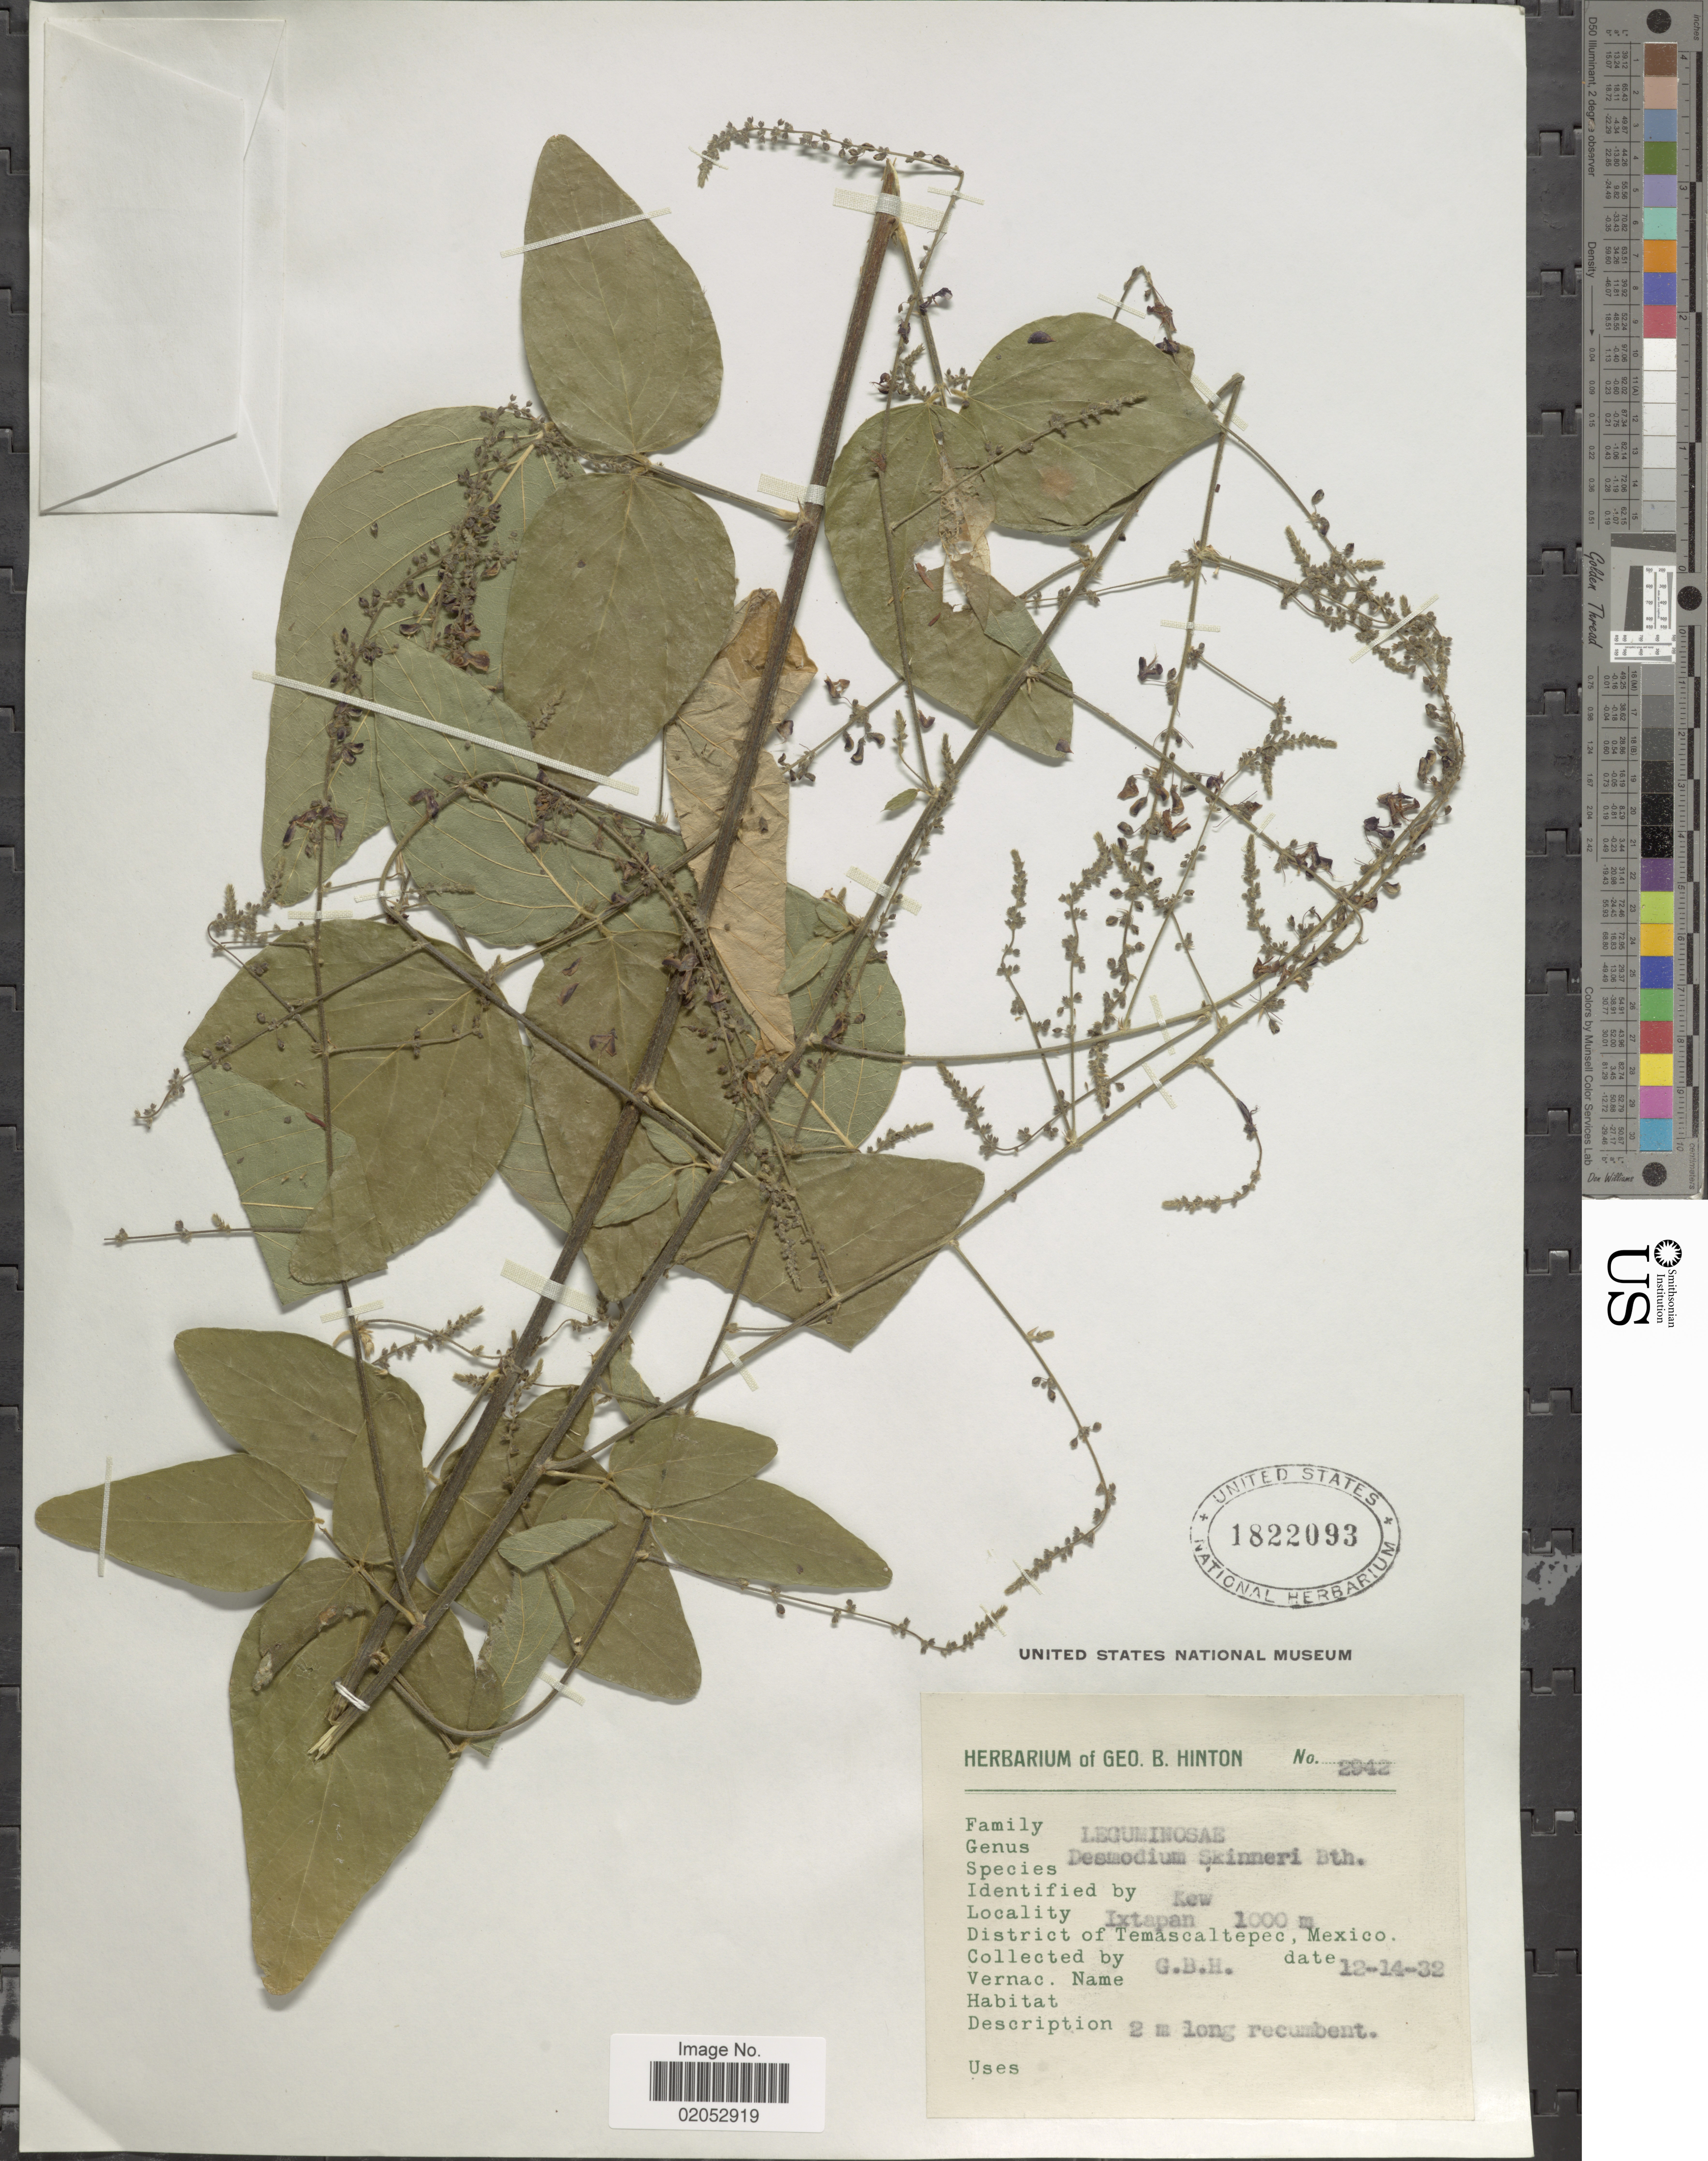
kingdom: Plantae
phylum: Tracheophyta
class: Magnoliopsida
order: Fabales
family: Fabaceae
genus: Desmodium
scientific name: Desmodium skinneri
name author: Benth. ex Hemsl.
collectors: G. B. Hinton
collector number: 2942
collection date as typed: Transcribed d/m/y: 14/12/32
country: Mexico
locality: Ixtapan, District of Temascaltepec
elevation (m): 1000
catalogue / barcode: US 1822093